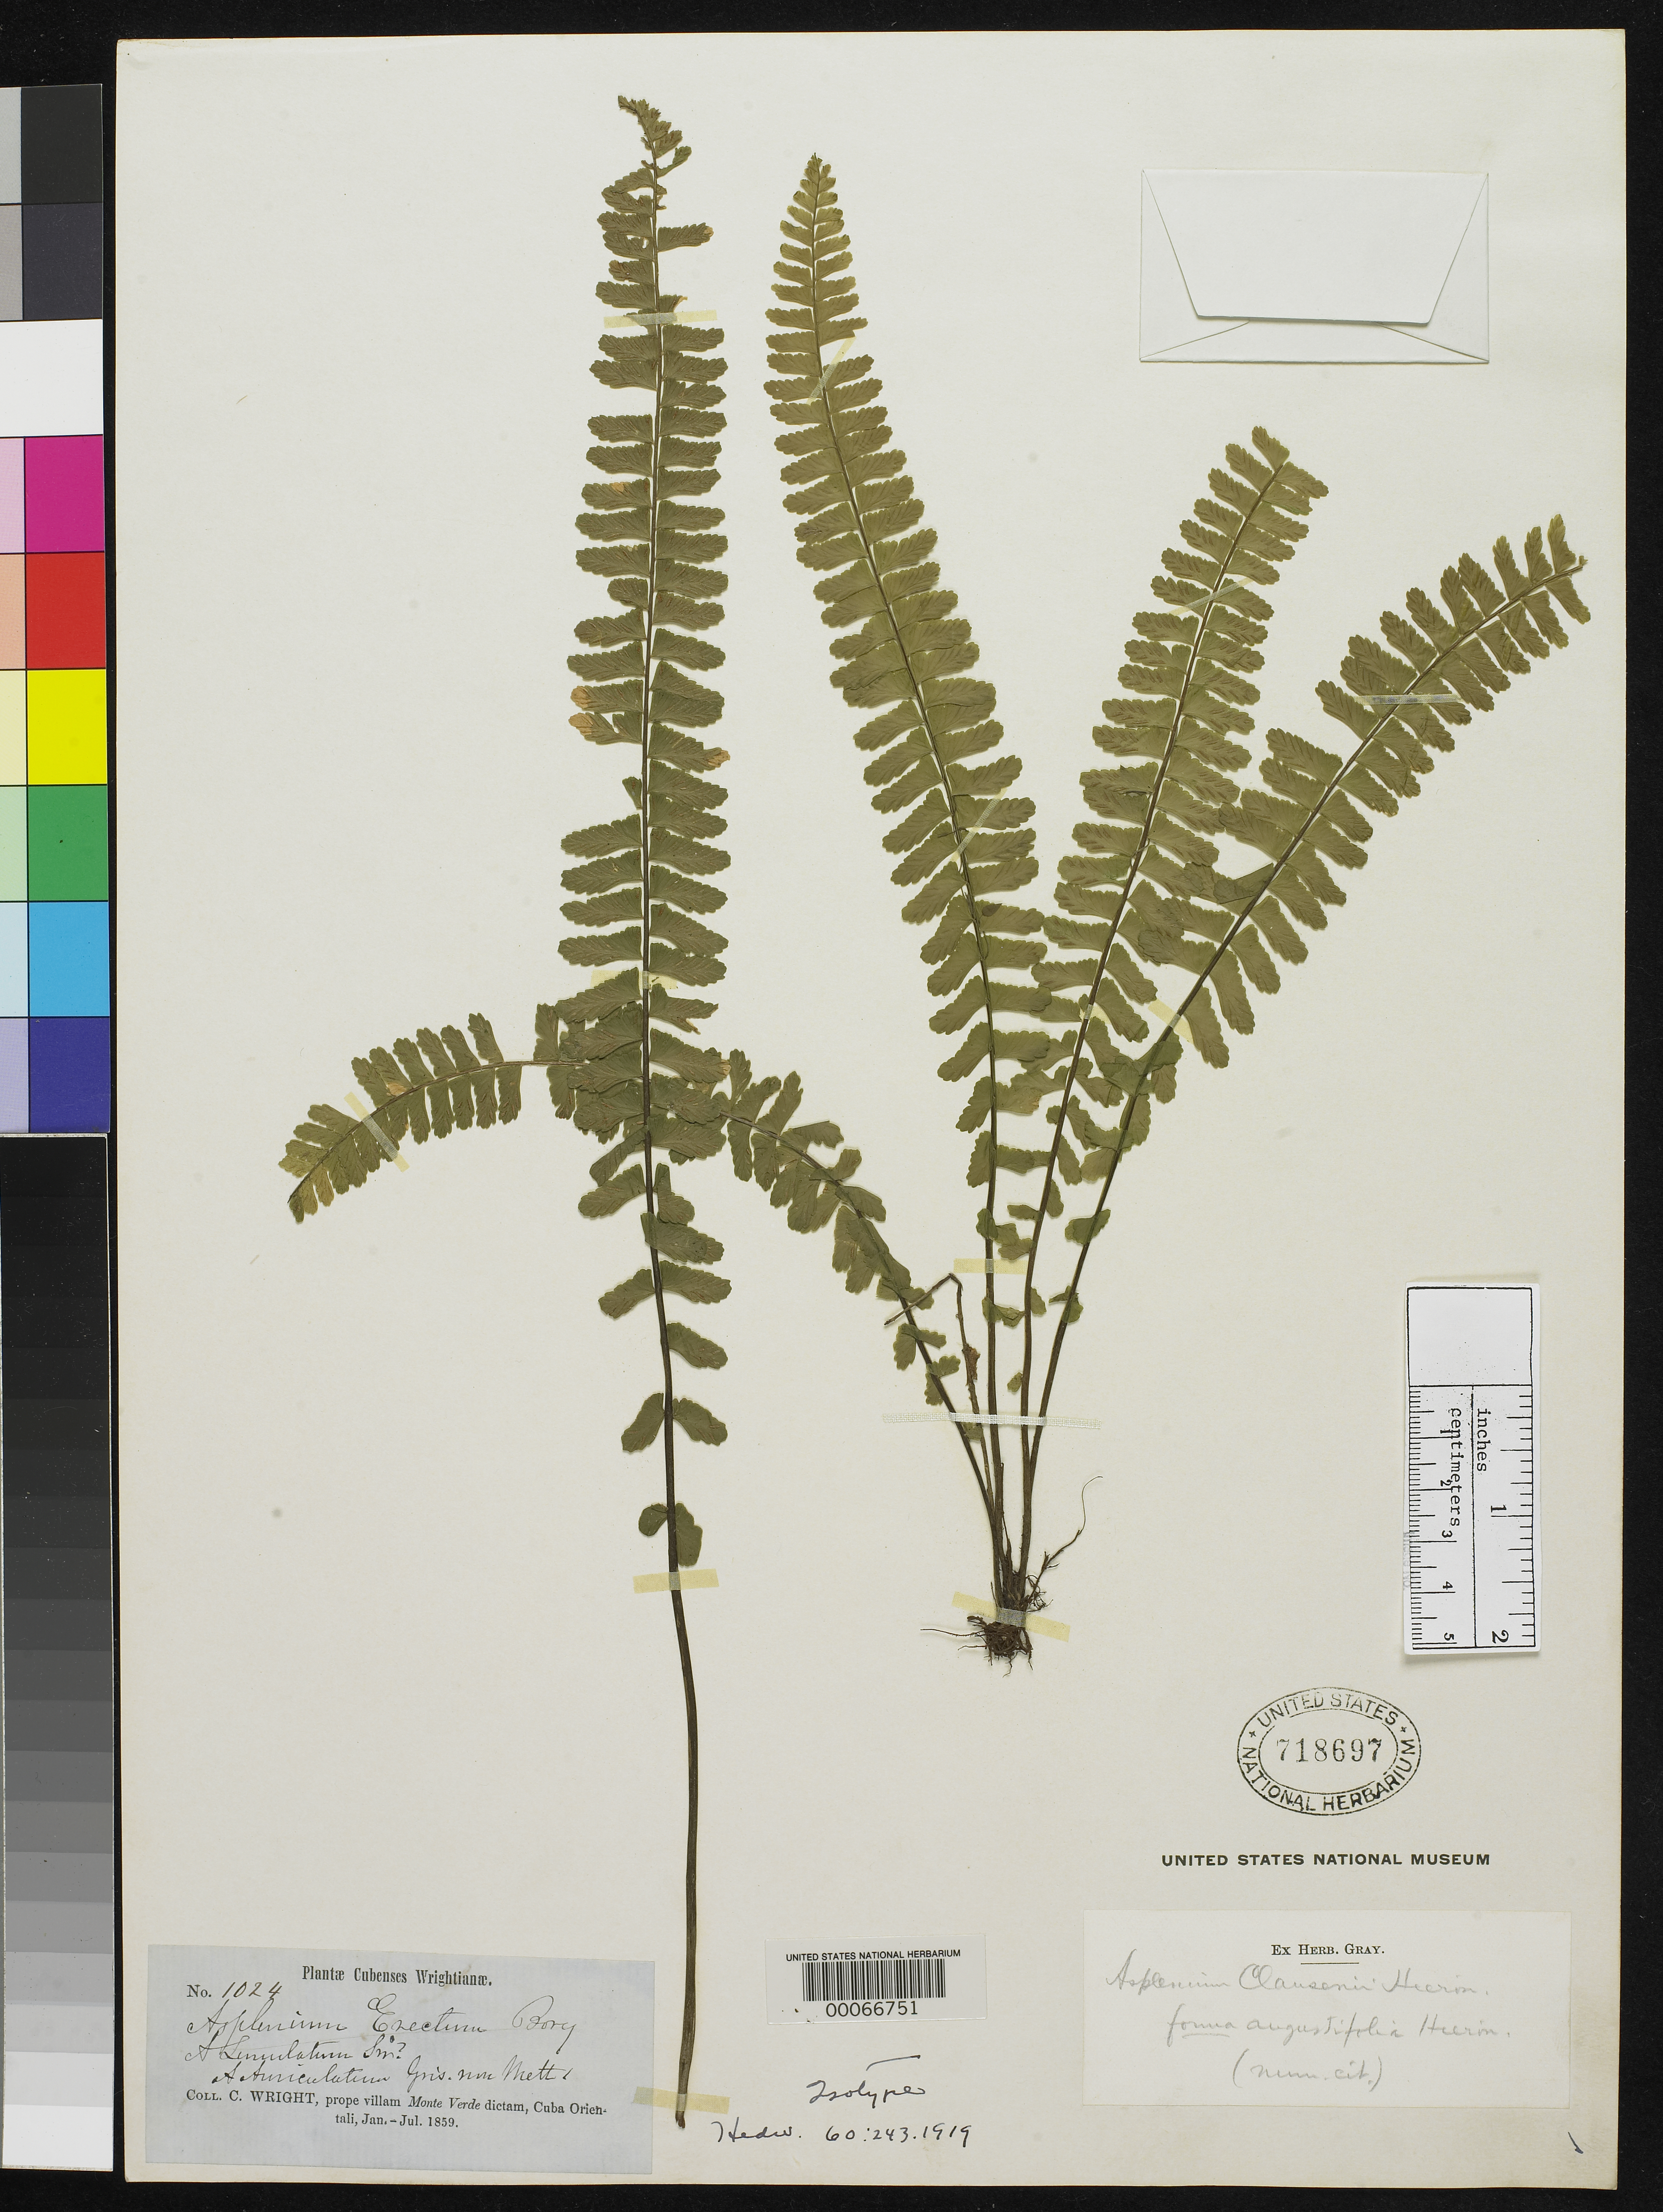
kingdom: Plantae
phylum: Tracheophyta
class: Polypodiopsida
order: Polypodiales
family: Aspleniaceae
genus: Asplenium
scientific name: Asplenium claussenii f. angustifolia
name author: Hieron.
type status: Type Collection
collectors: C. Wright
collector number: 1024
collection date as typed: Jan 1859 to -- Jun 1859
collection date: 1859-01/1859-06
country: Cuba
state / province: Oriente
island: Greater Antilles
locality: Prope villam Monte Verde.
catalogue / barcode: US 718697